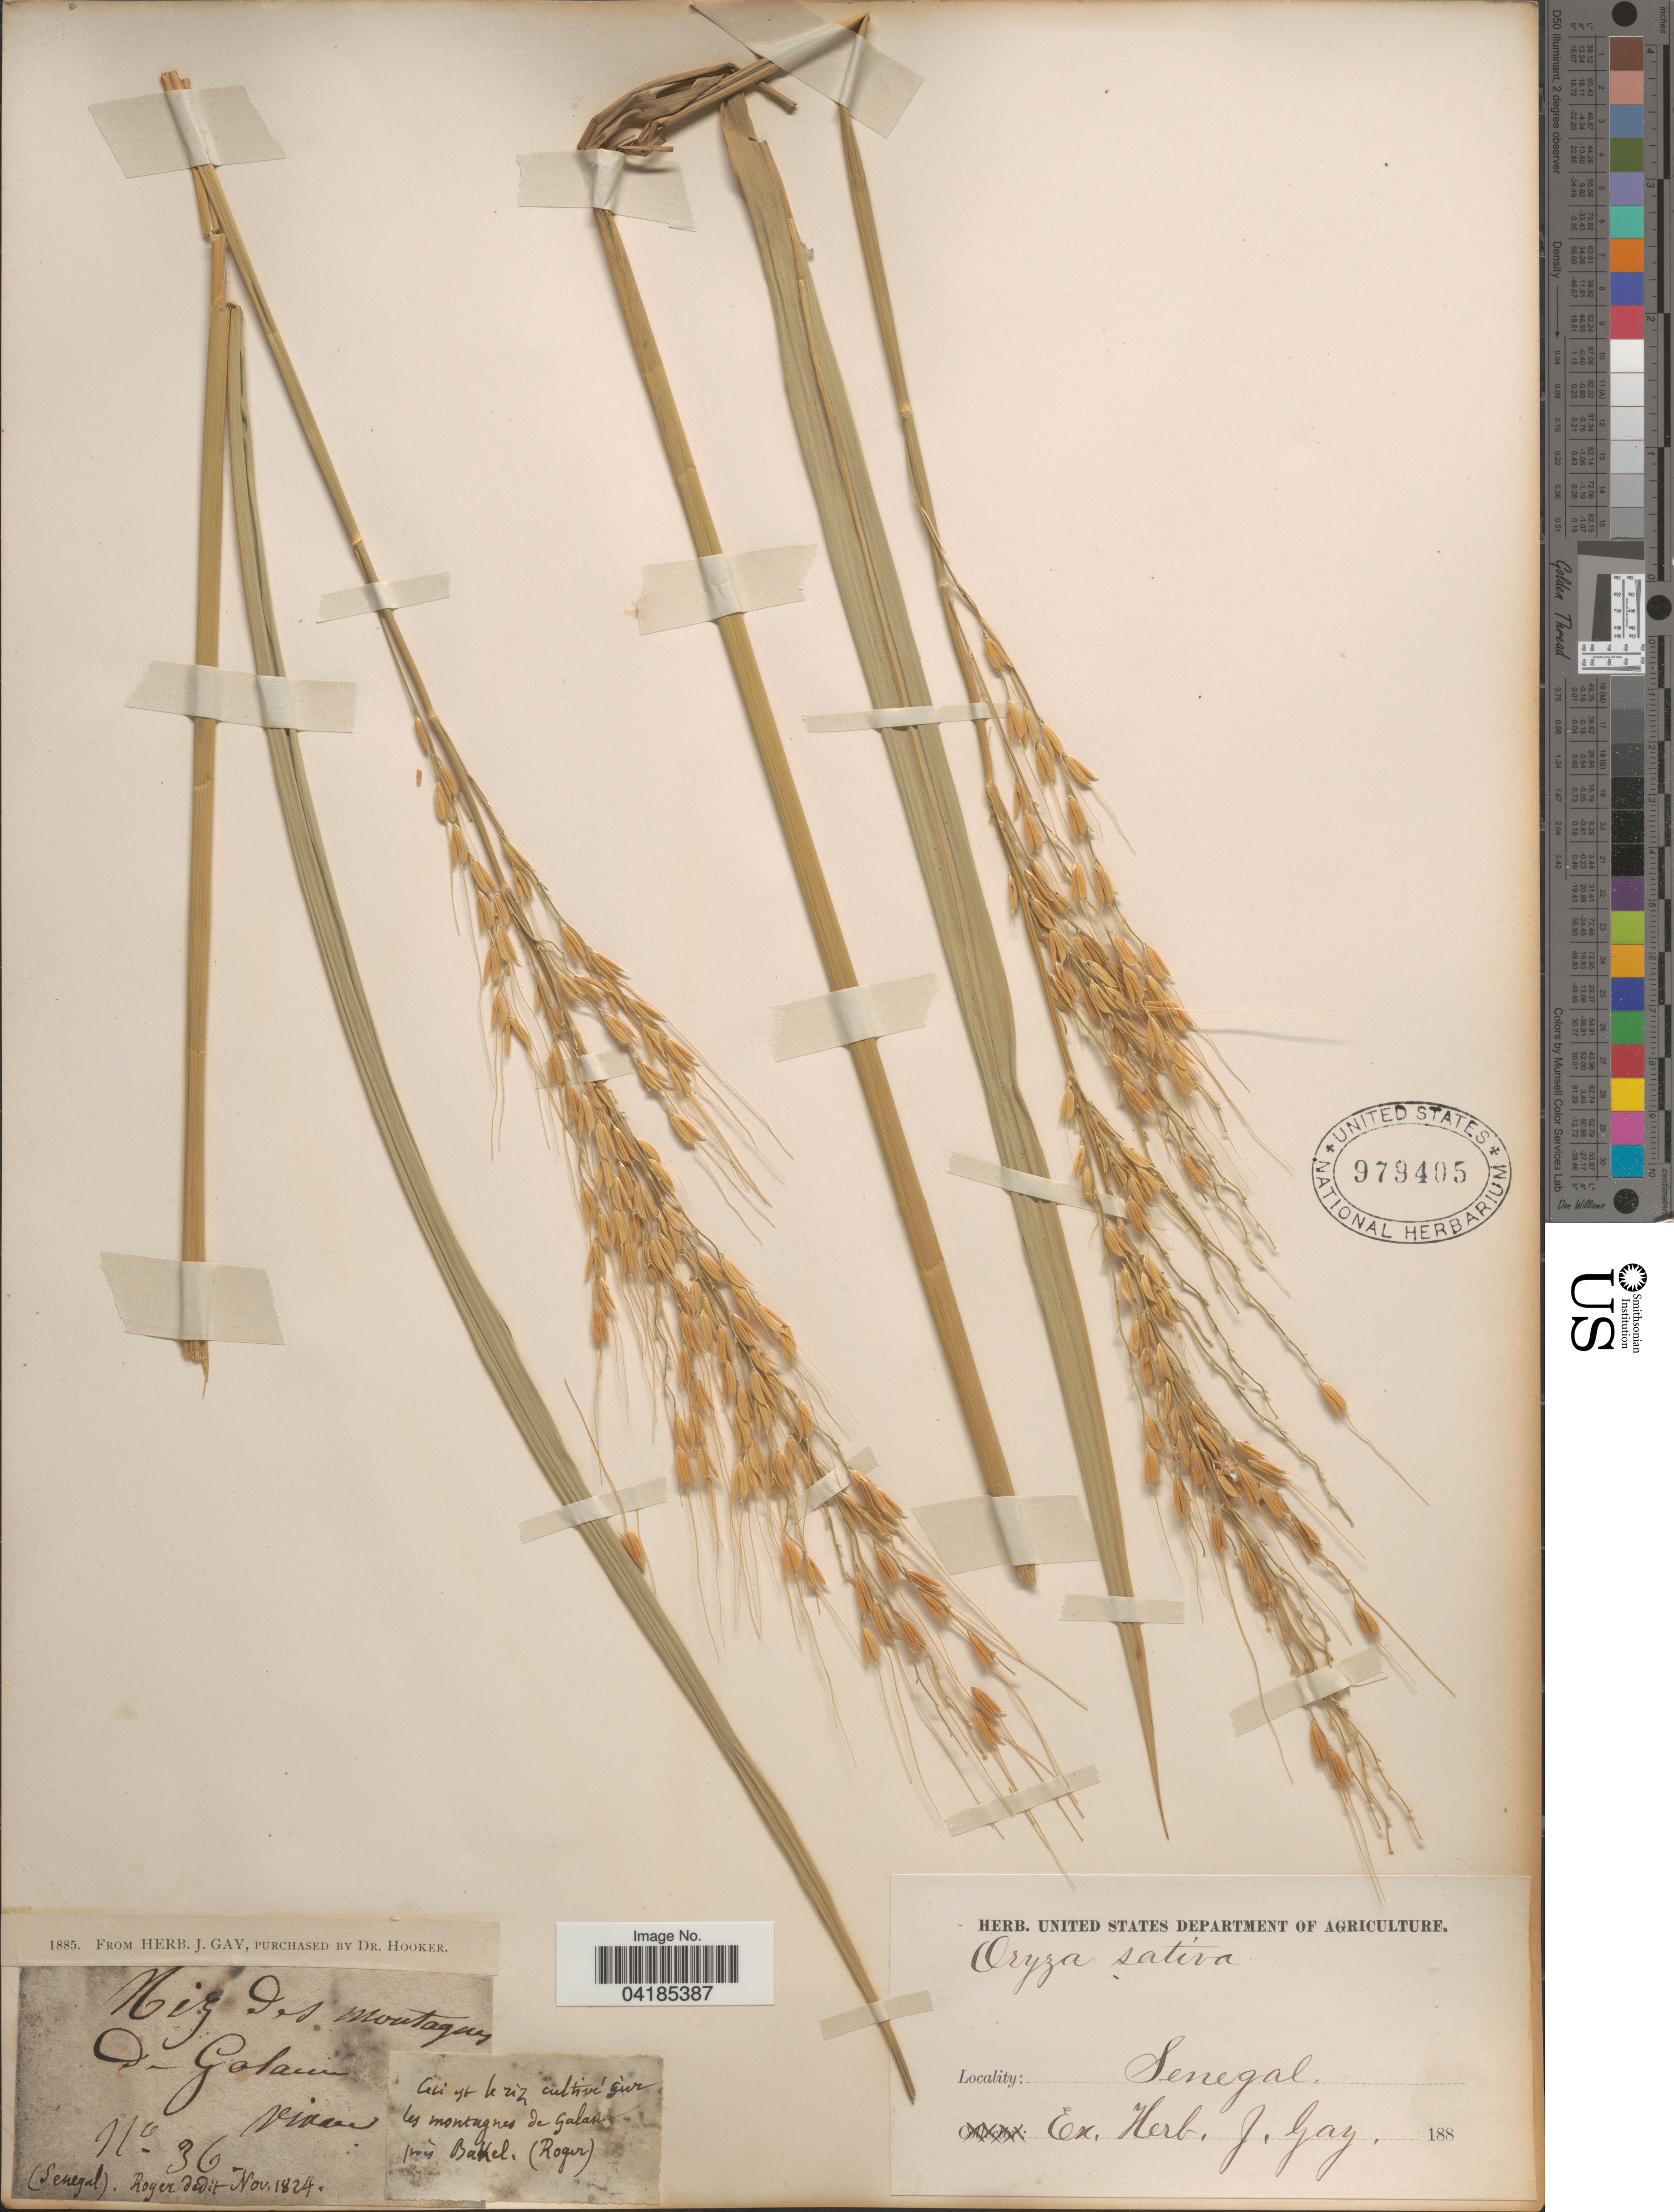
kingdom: Plantae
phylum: Tracheophyta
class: Liliopsida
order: Poales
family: Poaceae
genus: Oryza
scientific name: Oryza sativa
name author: L.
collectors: ex herb. J. Gay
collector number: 36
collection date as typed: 188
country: Senegal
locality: De Galami. [interpreted]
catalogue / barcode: US 979405